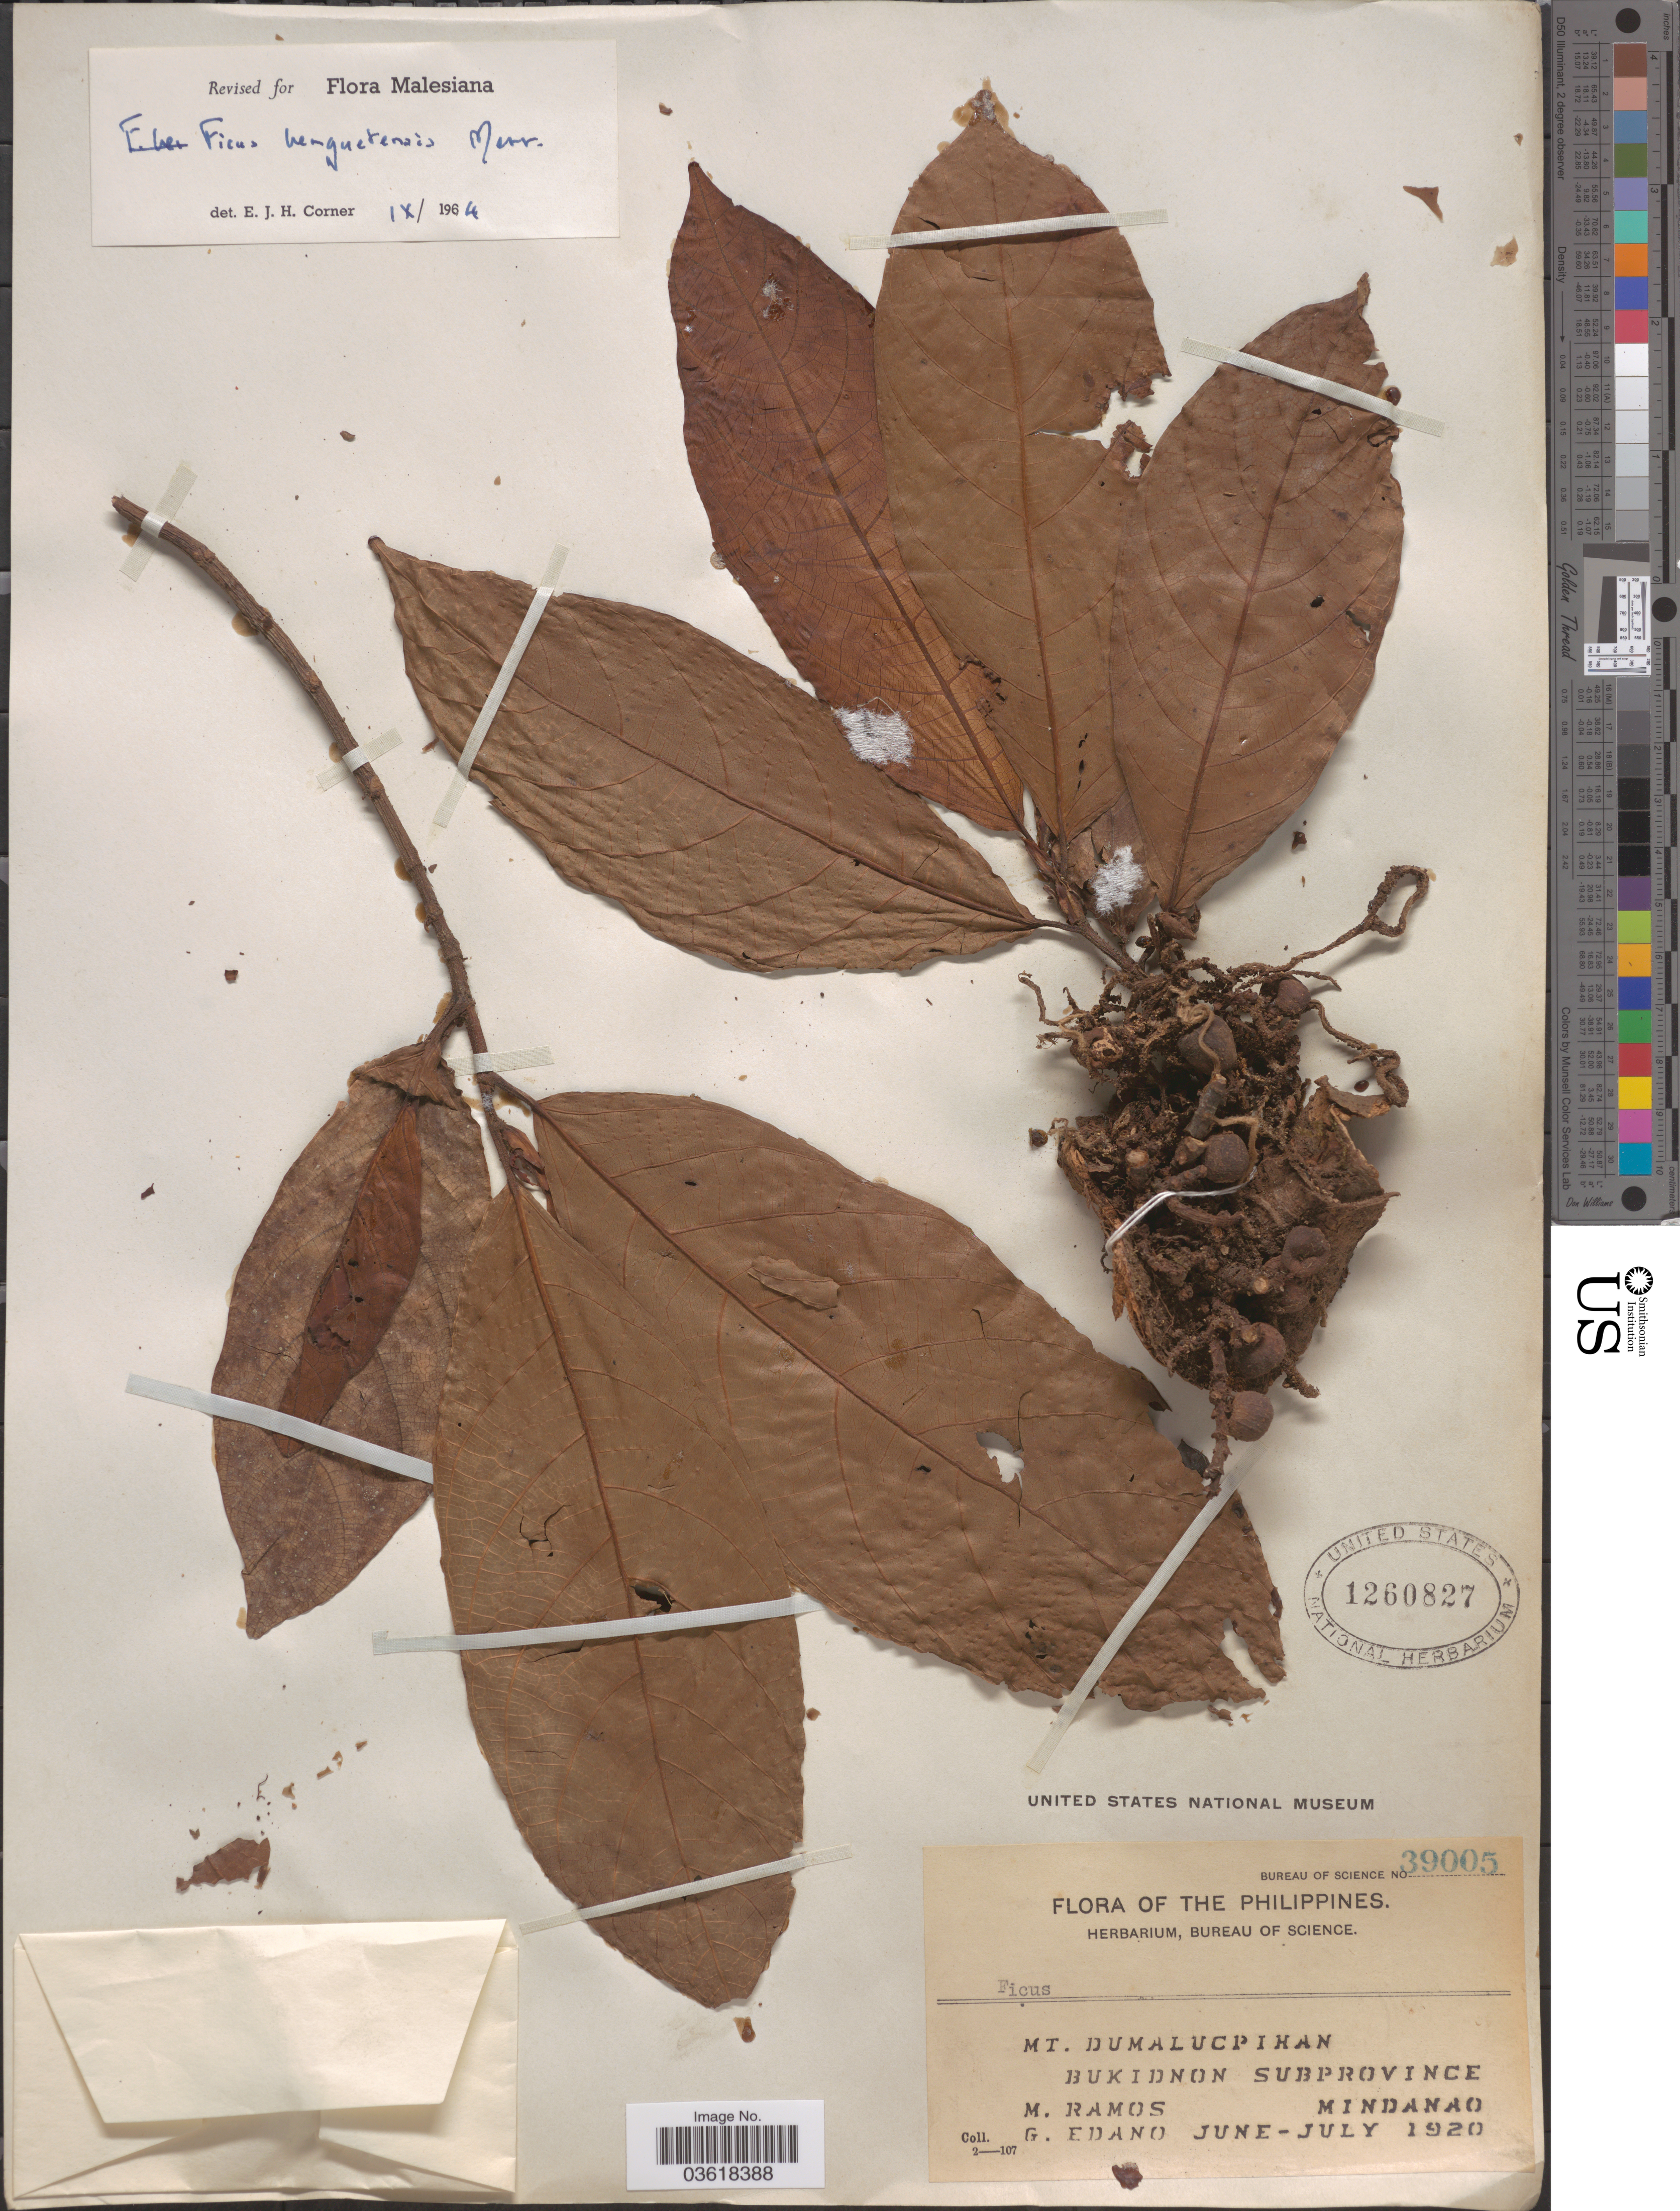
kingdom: Plantae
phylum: Tracheophyta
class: Magnoliopsida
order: Rosales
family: Moraceae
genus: Ficus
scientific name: Ficus benguetensis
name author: Merr.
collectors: M. Ramos & G. Edaño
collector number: Bureau of Science 39005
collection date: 1920-06/1920-07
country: Philippines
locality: Mt. Dumalucpihan. Bukidnon Subprovince, Mindanao.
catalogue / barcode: US 1260827